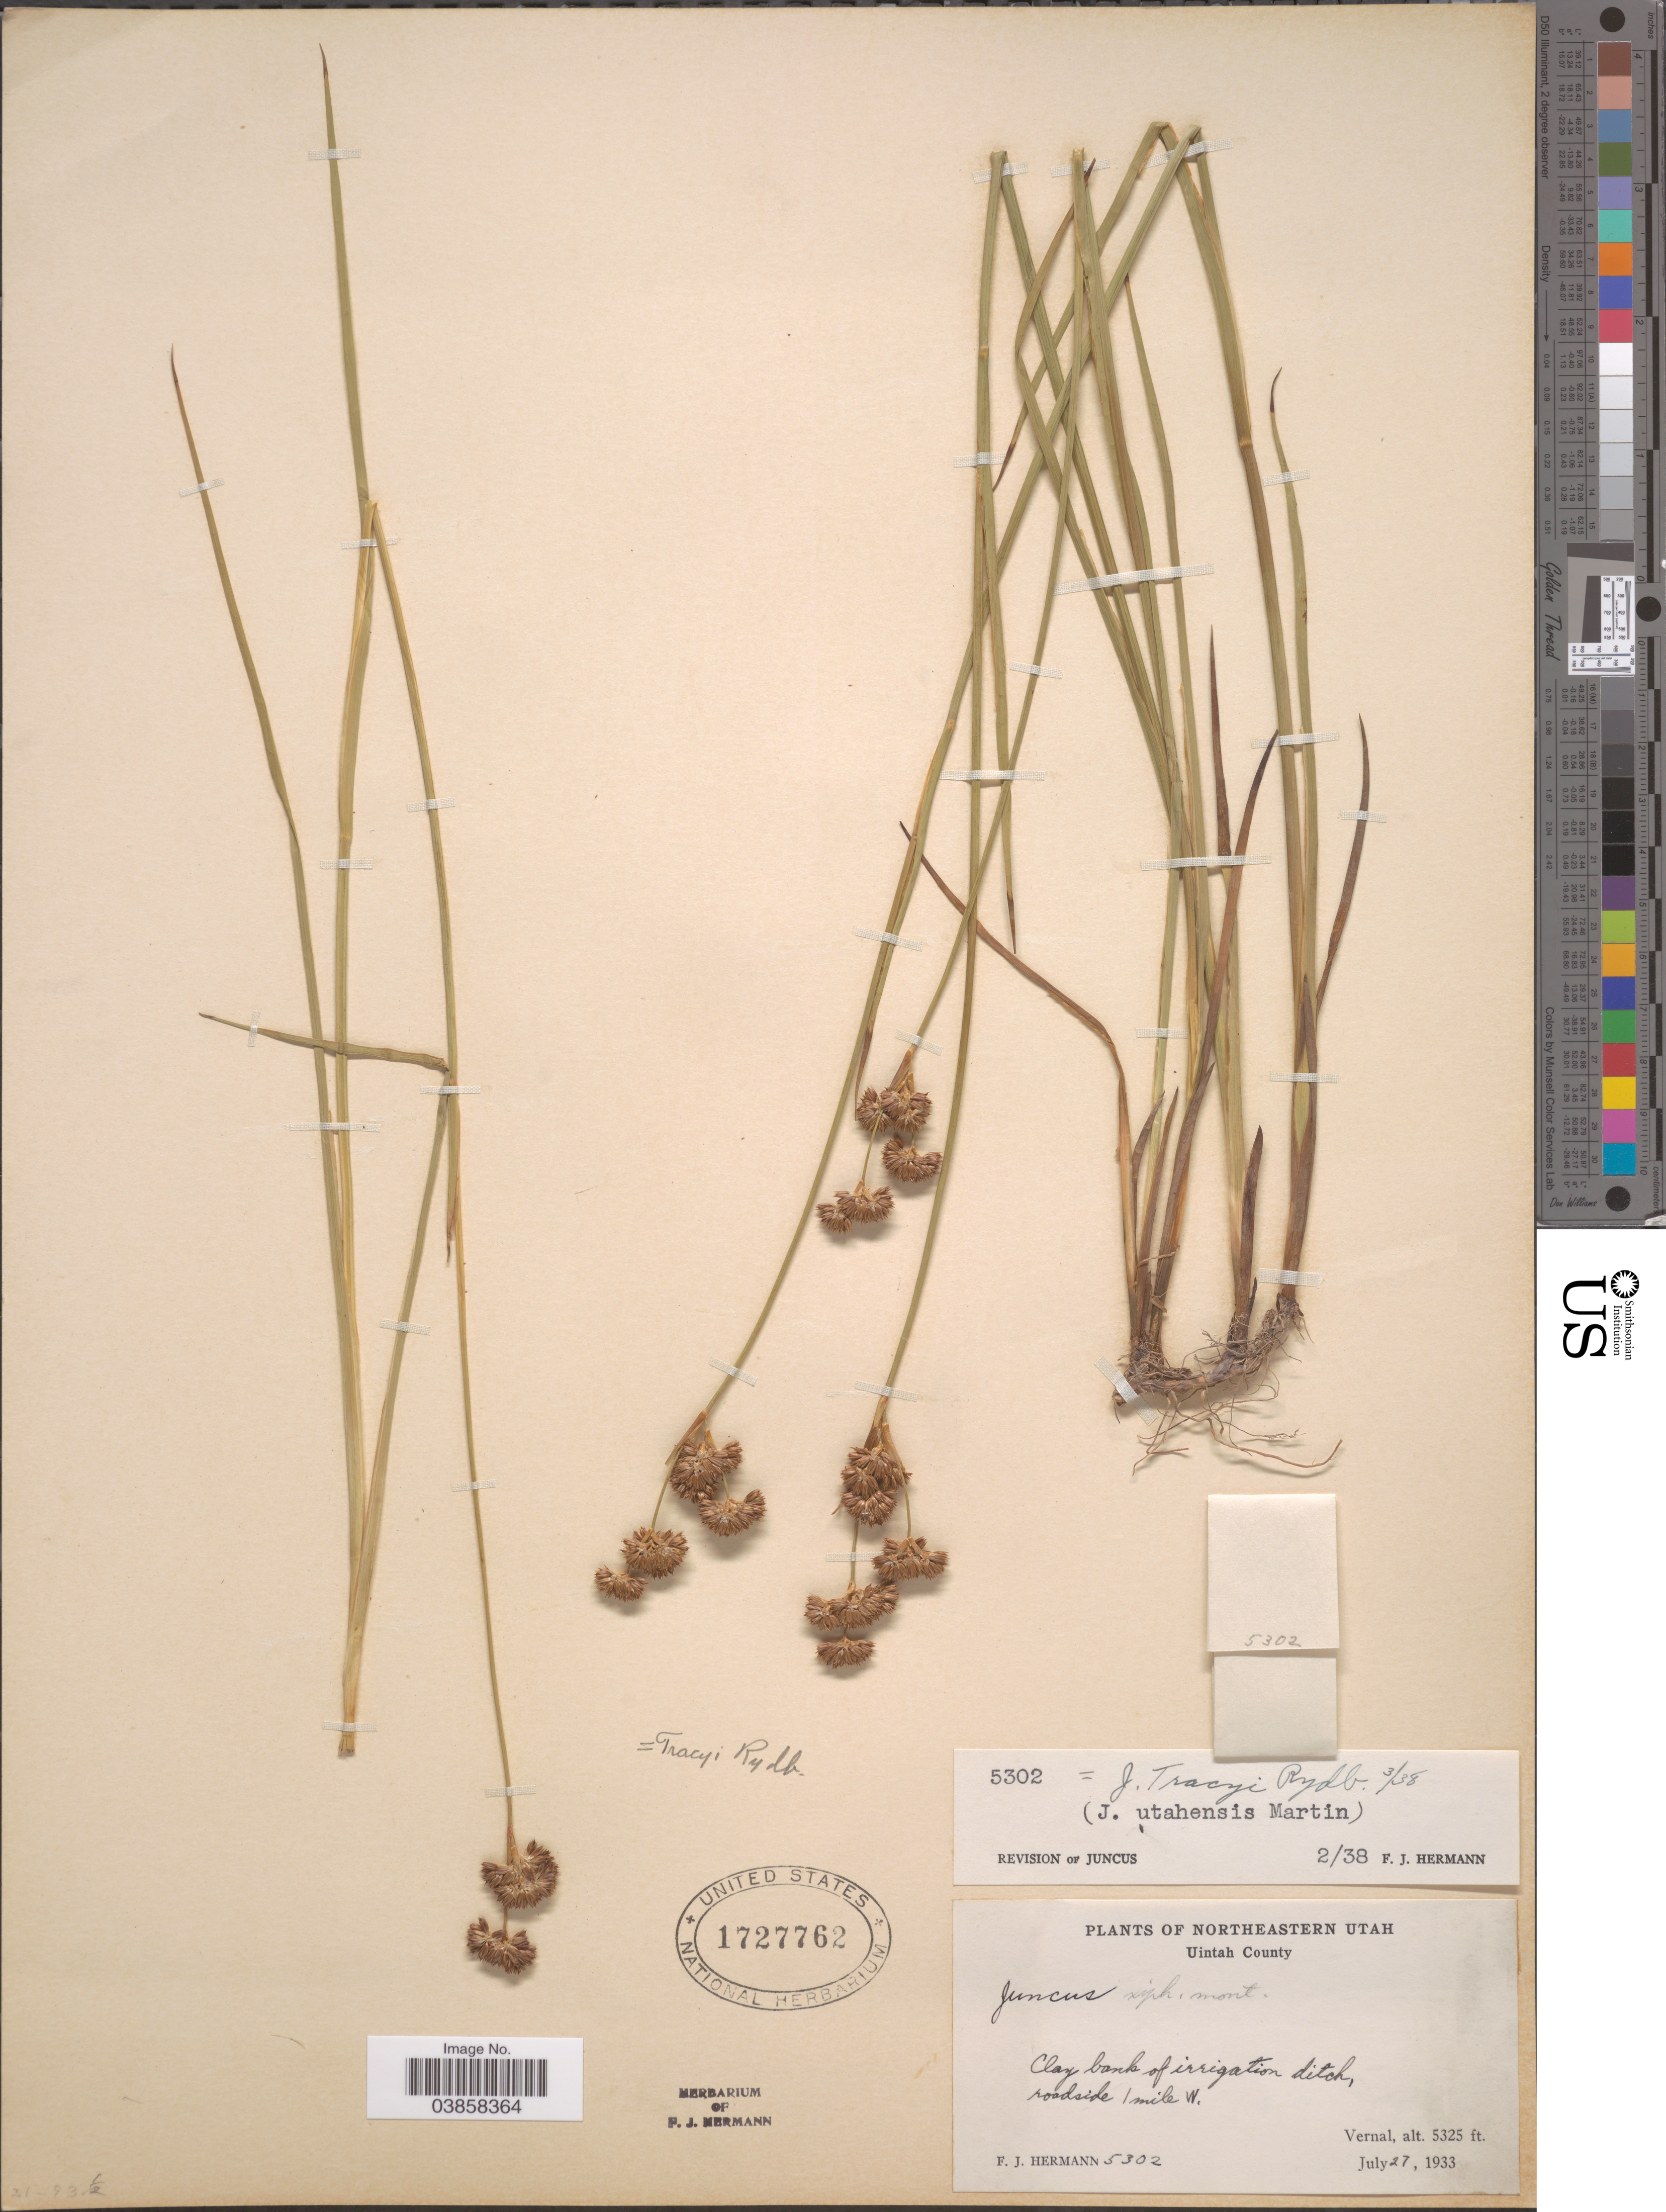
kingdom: Plantae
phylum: Tracheophyta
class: Liliopsida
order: Poales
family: Juncaceae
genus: Juncus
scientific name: Juncus tracyi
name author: Rydb.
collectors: F. J. Hermann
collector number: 5302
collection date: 1933-07-27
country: United States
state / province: Utah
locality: Northeastern Utah. Uintah County. Clay bank of irrigation ditch, roadside 1 mile W. Vernal.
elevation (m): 1623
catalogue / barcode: US 1727762